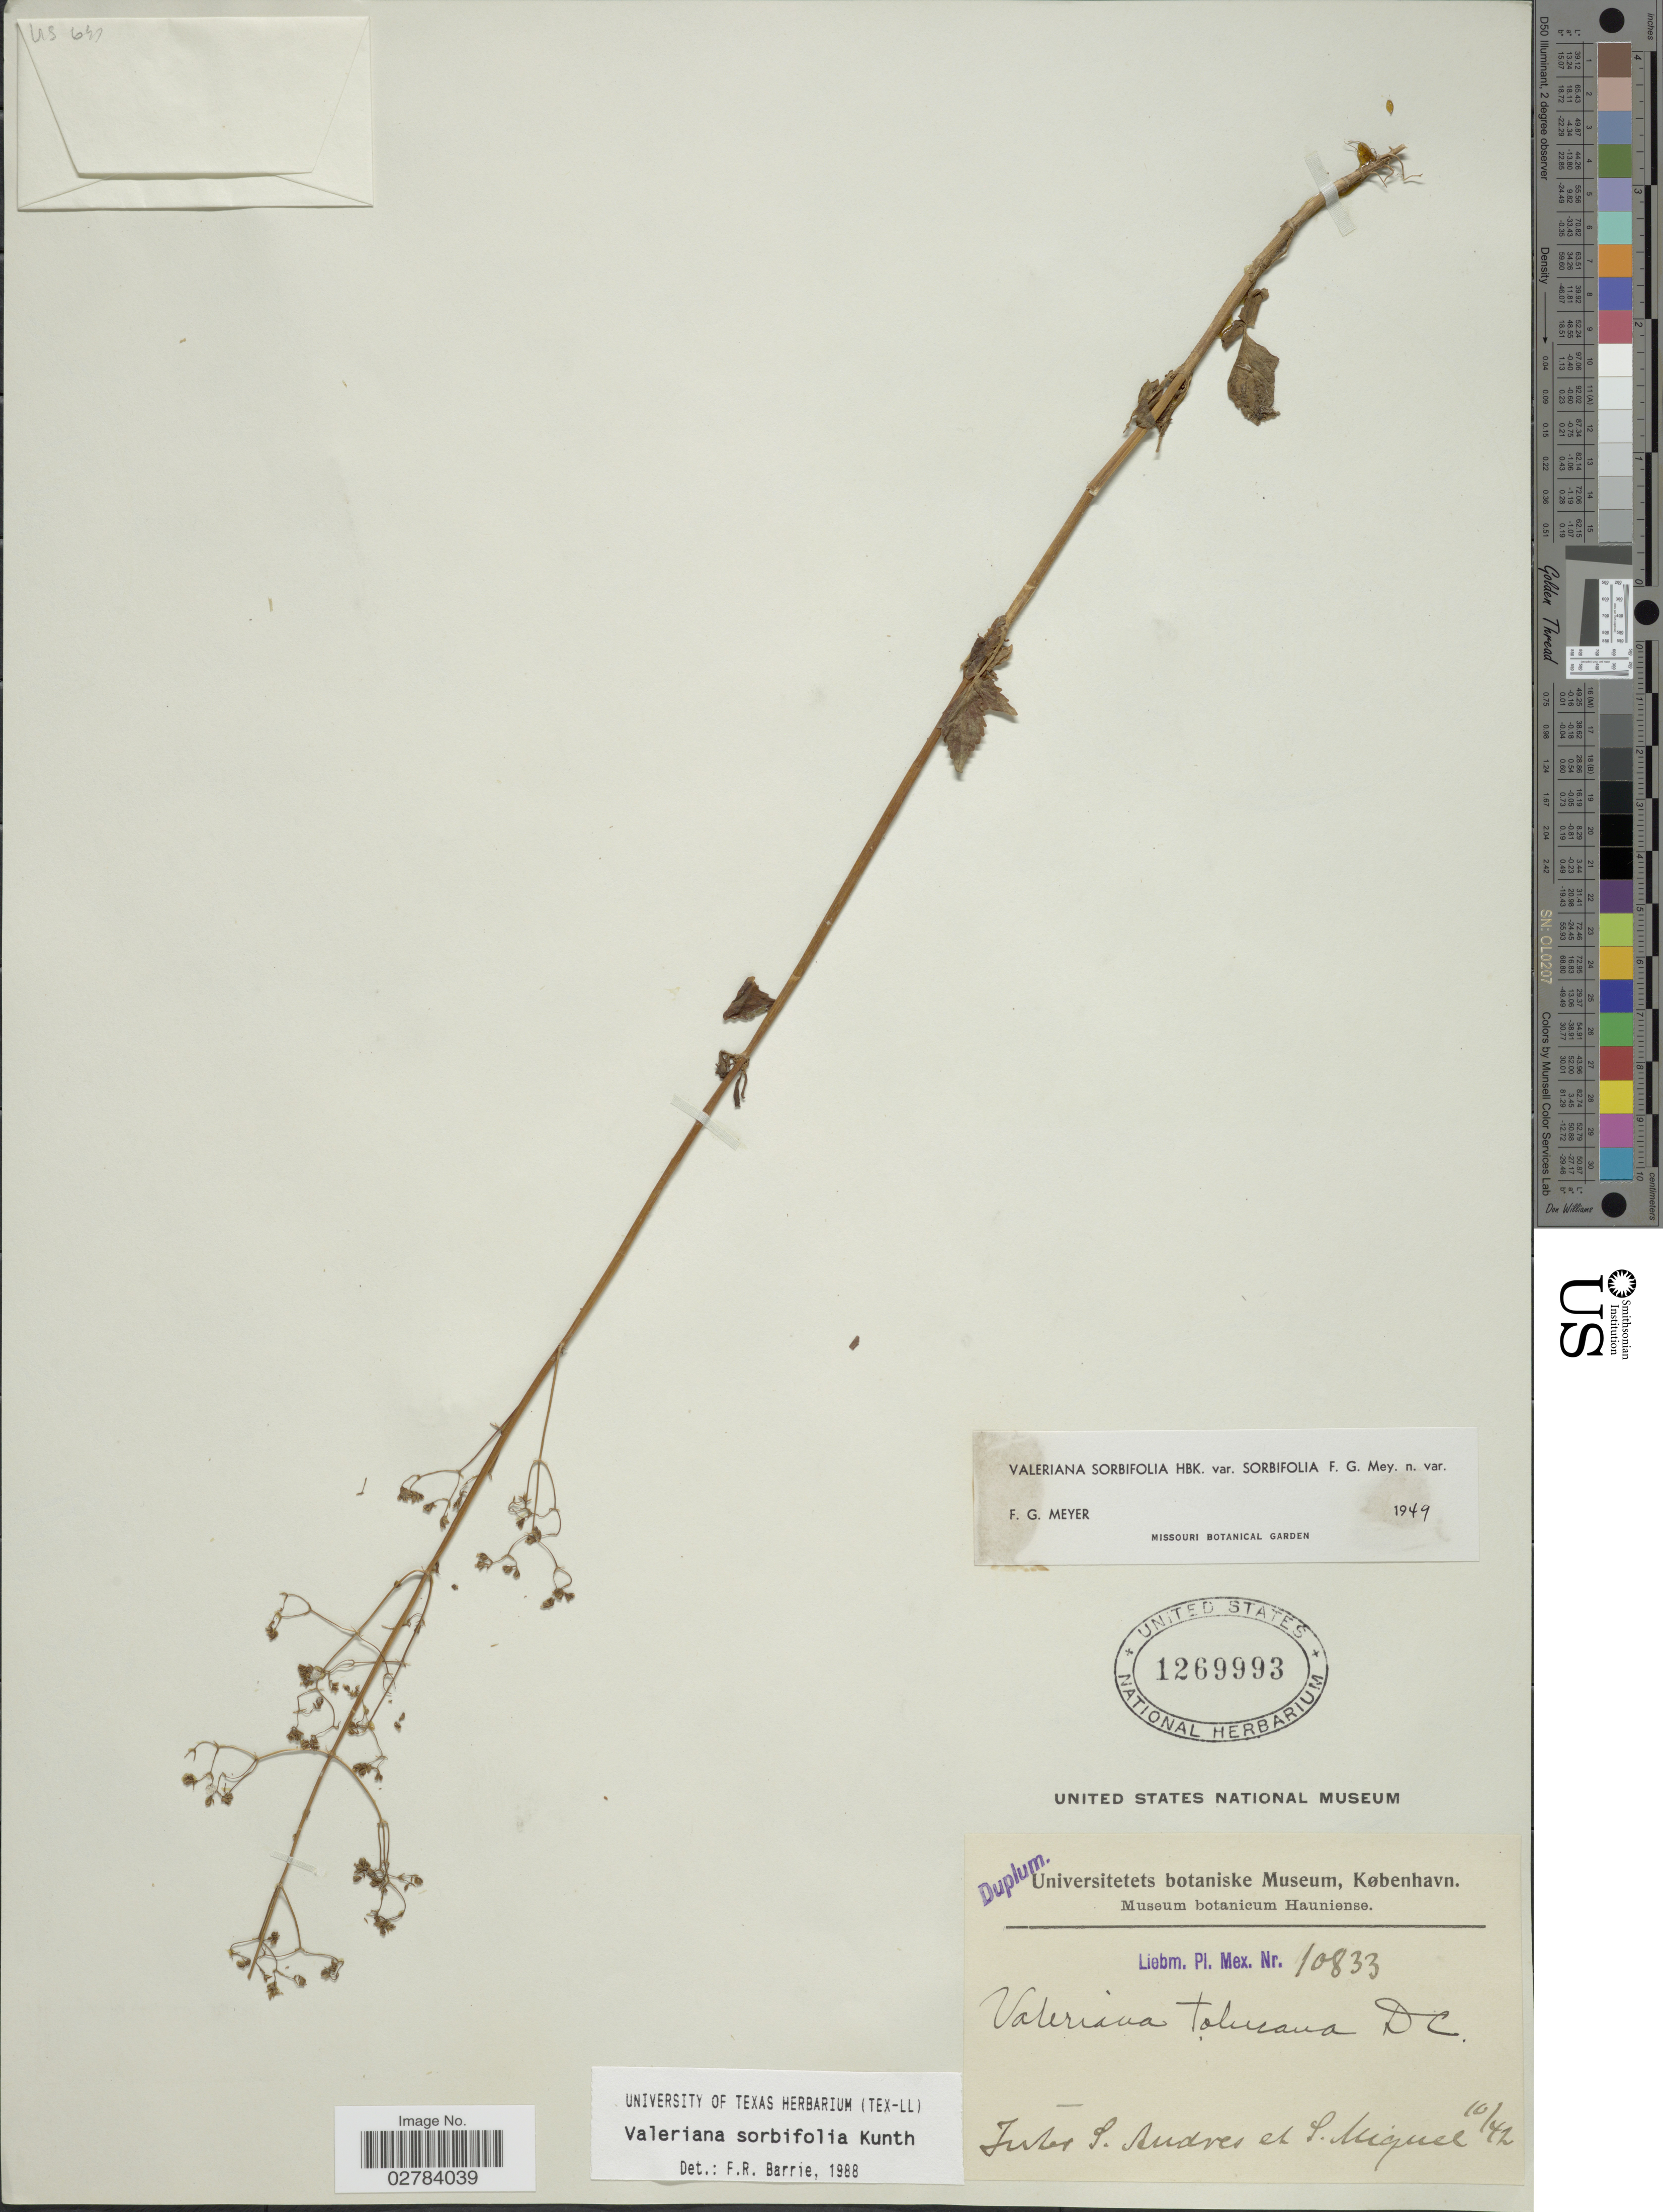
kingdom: Plantae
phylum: Tracheophyta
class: Magnoliopsida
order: Dipsacales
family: Caprifoliaceae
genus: Valeriana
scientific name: Valeriana sorbifolia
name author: Kunth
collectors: Liebmann, --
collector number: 10833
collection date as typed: Transcribed d/m/y: /10/42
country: Mexico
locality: Inter S. Andres et S. Miguel.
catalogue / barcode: US 1269993